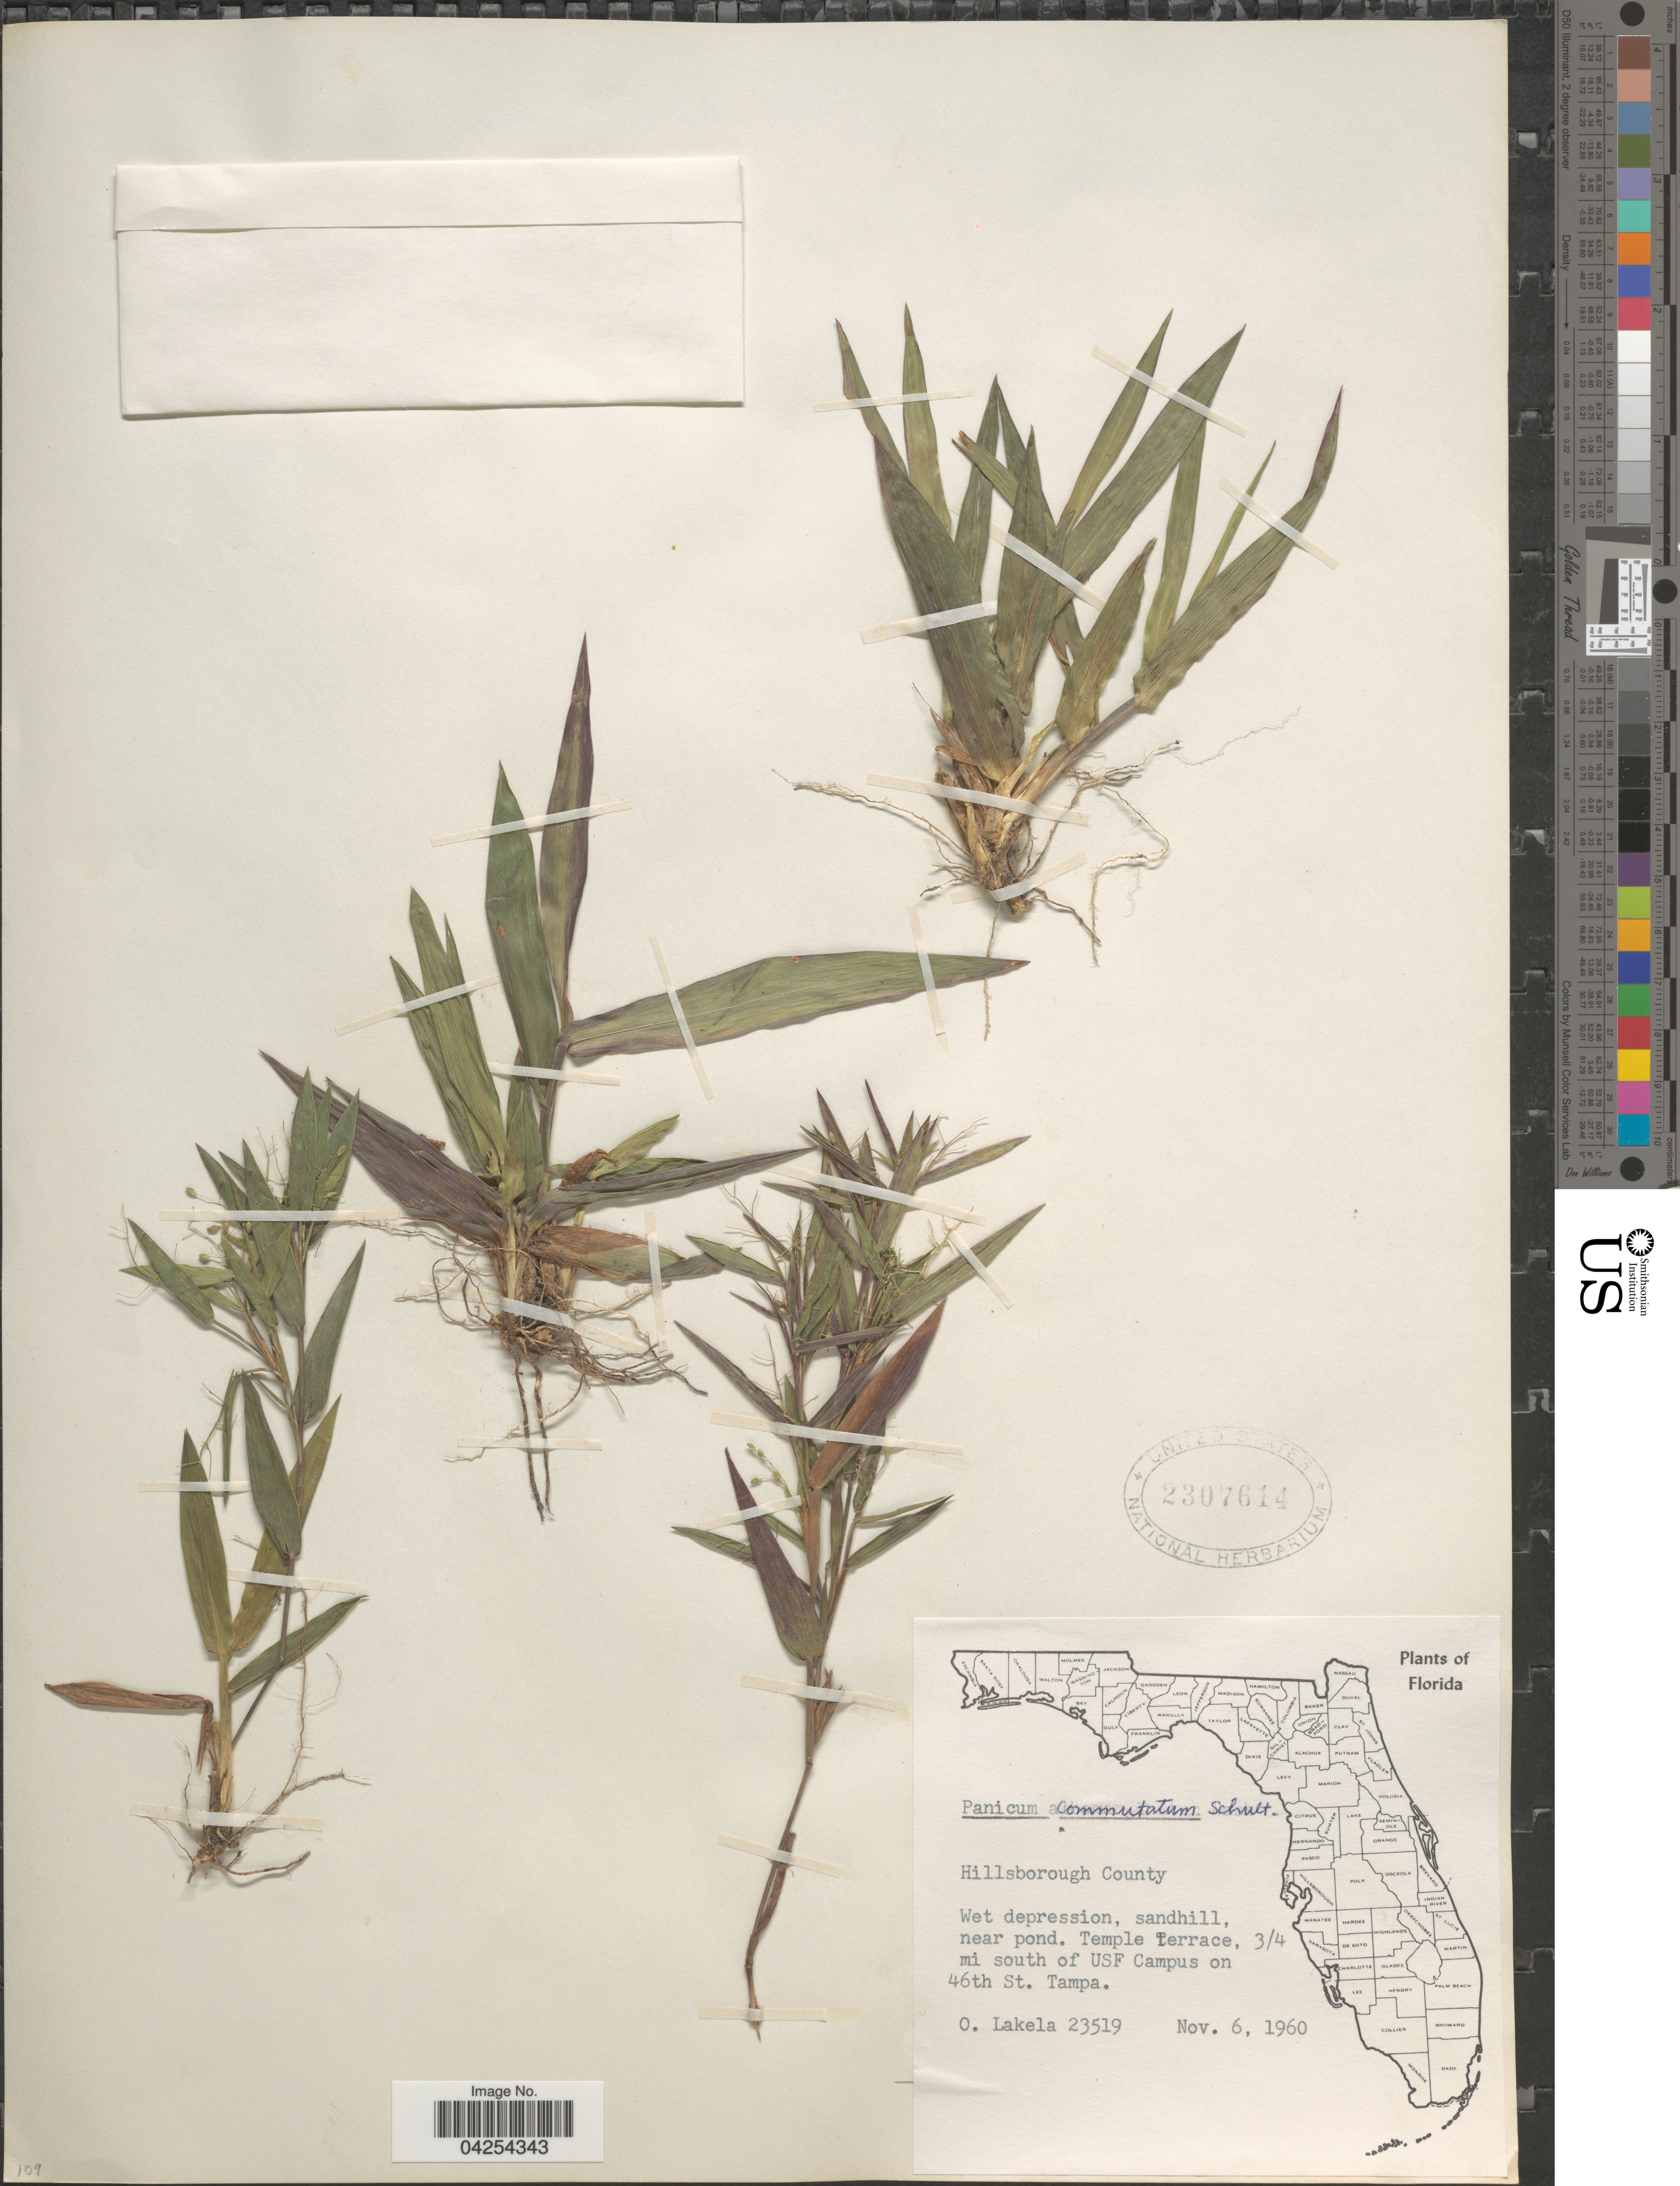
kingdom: Plantae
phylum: Tracheophyta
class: Liliopsida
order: Poales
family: Poaceae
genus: Dichanthelium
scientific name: Dichanthelium commutatum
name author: (Schult.) Gould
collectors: O. Lakela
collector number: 23519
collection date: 1960-11-06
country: United States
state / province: Florida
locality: Hillsborough County. Temple terrace, ¾ mi south of USF Campus on 46th St. Tampa.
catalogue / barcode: US 2307614